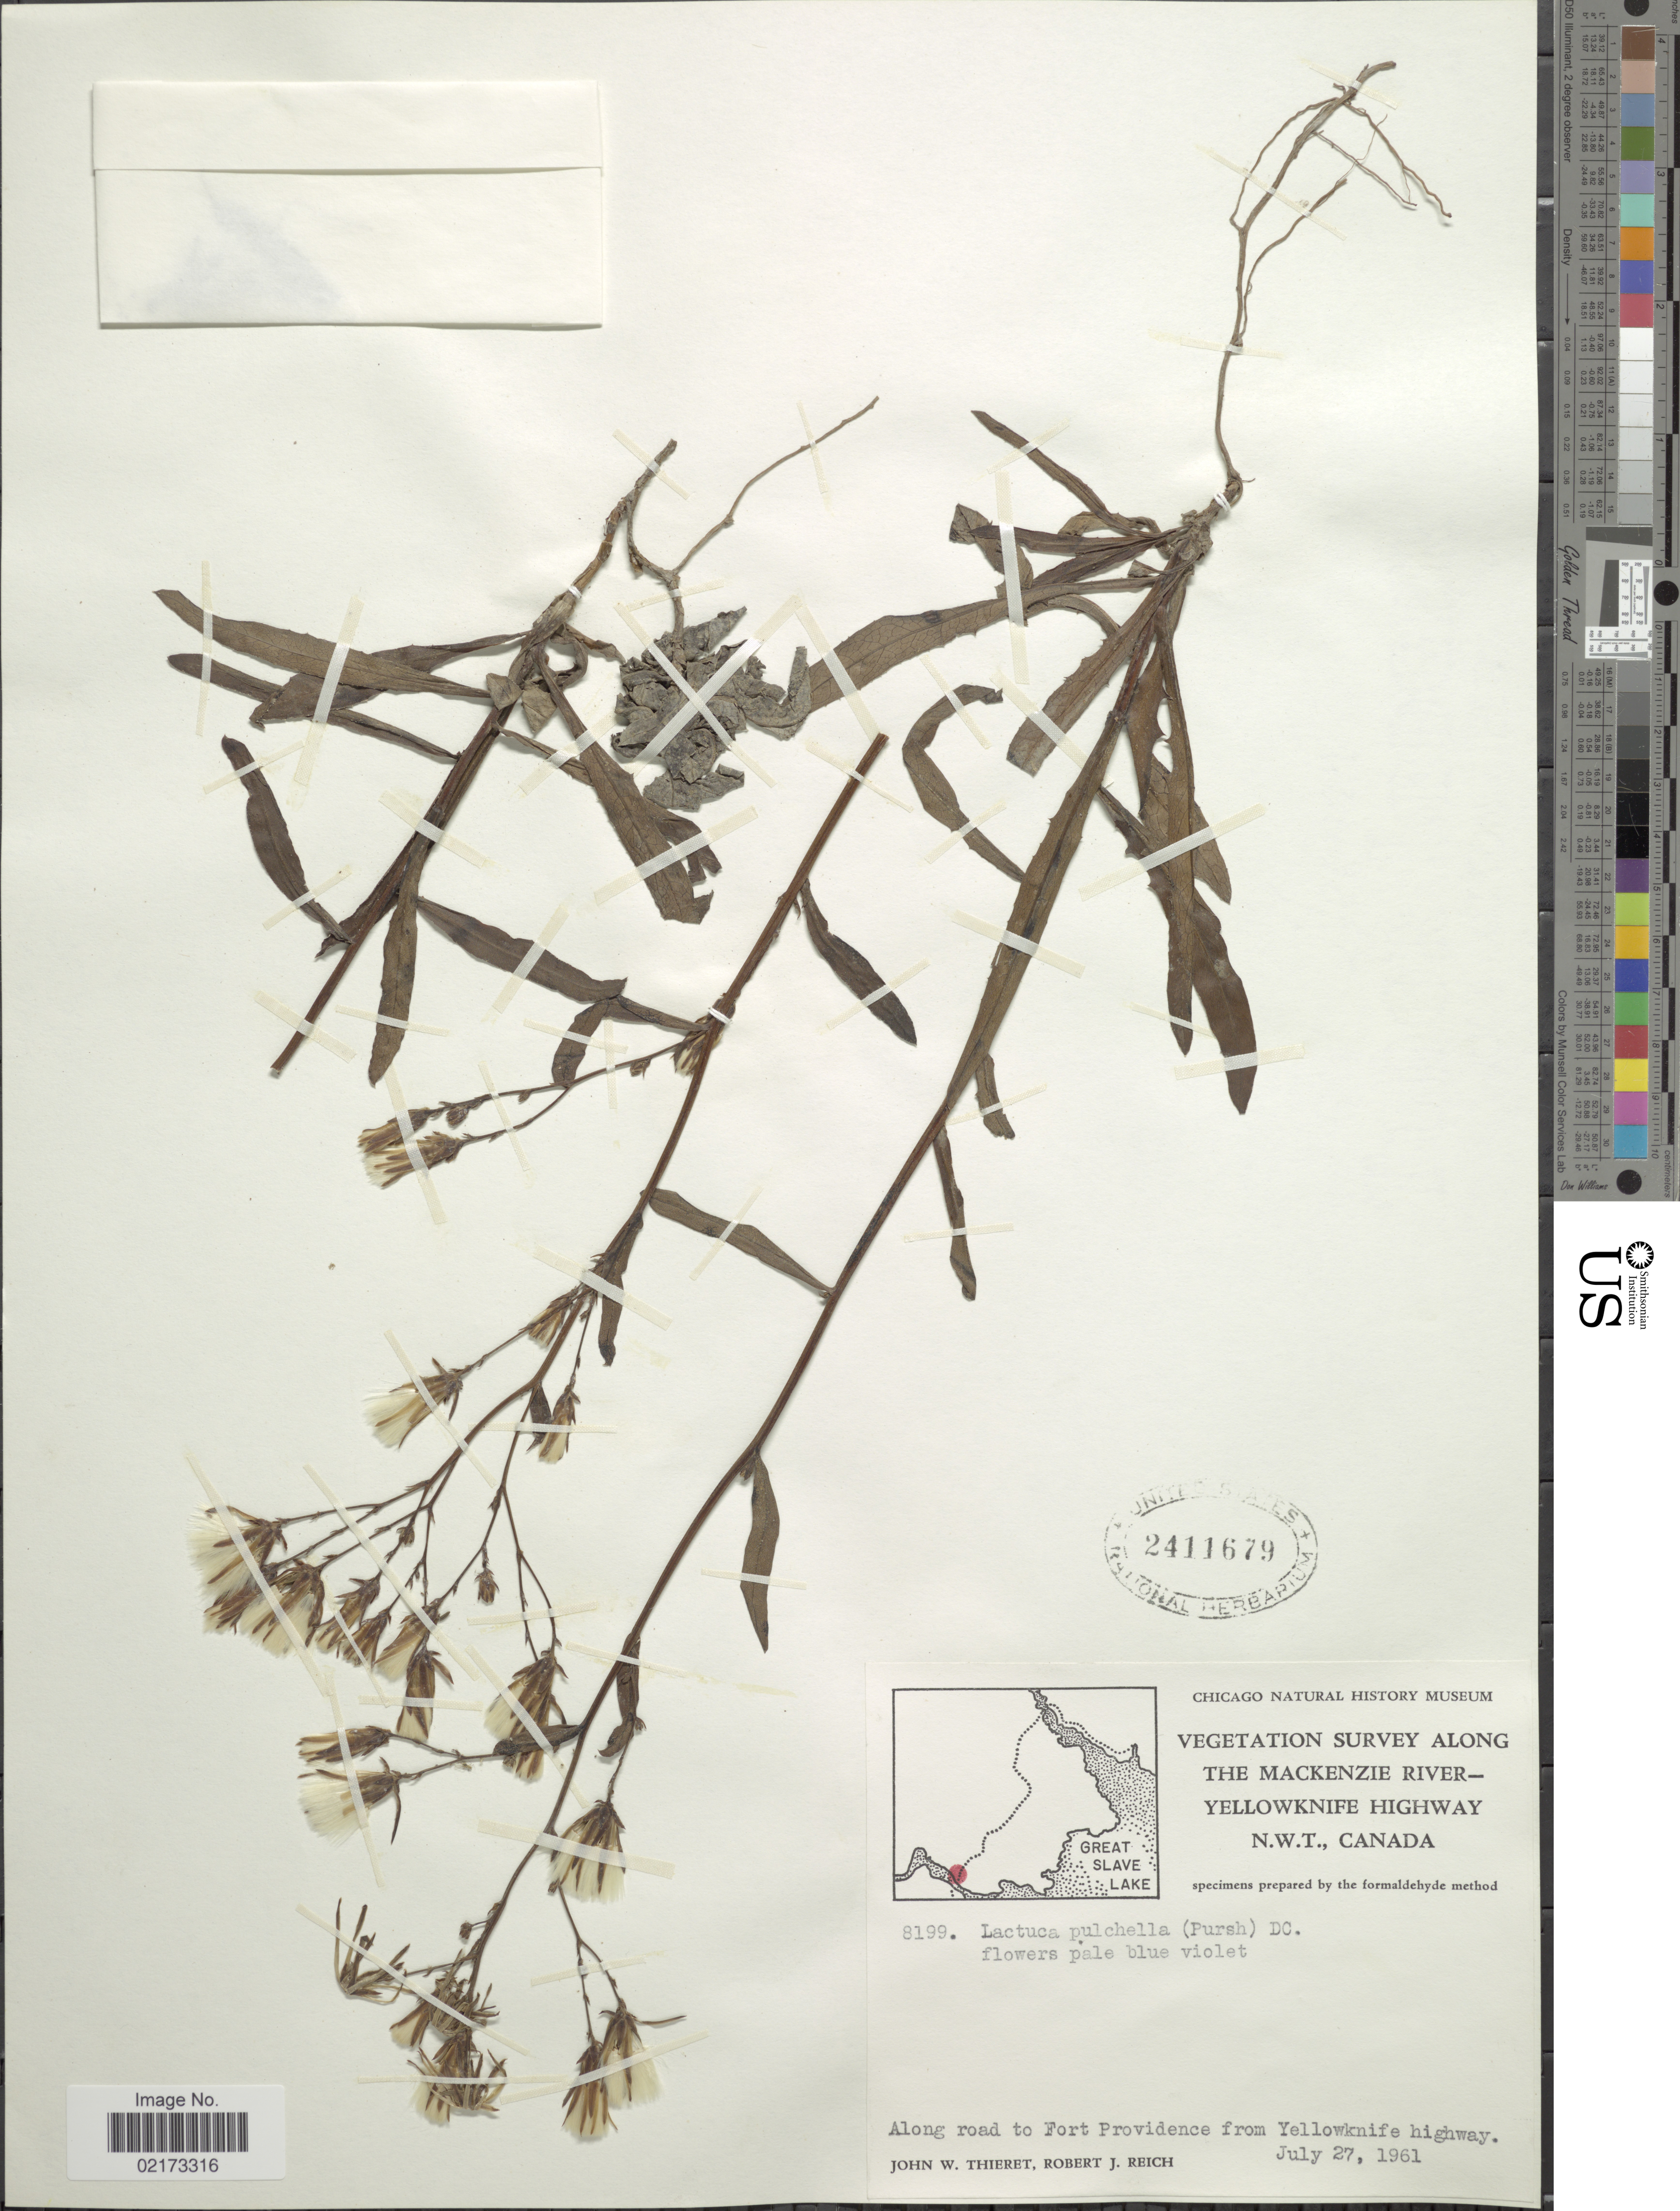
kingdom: Plantae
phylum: Tracheophyta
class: Magnoliopsida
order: Asterales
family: Asteraceae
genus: Lactuca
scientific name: Lactuca tatarica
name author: (L.) C.A. Mey.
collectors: J. W. Thieret & R. Reich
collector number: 8199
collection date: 1961-07-27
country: Canada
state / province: Northwest Territories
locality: Along the Mackenzie River- Yellowknife Highway, N. W. T., along the road to Fort Providence from Yellowknife Highway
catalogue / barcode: US 2411679